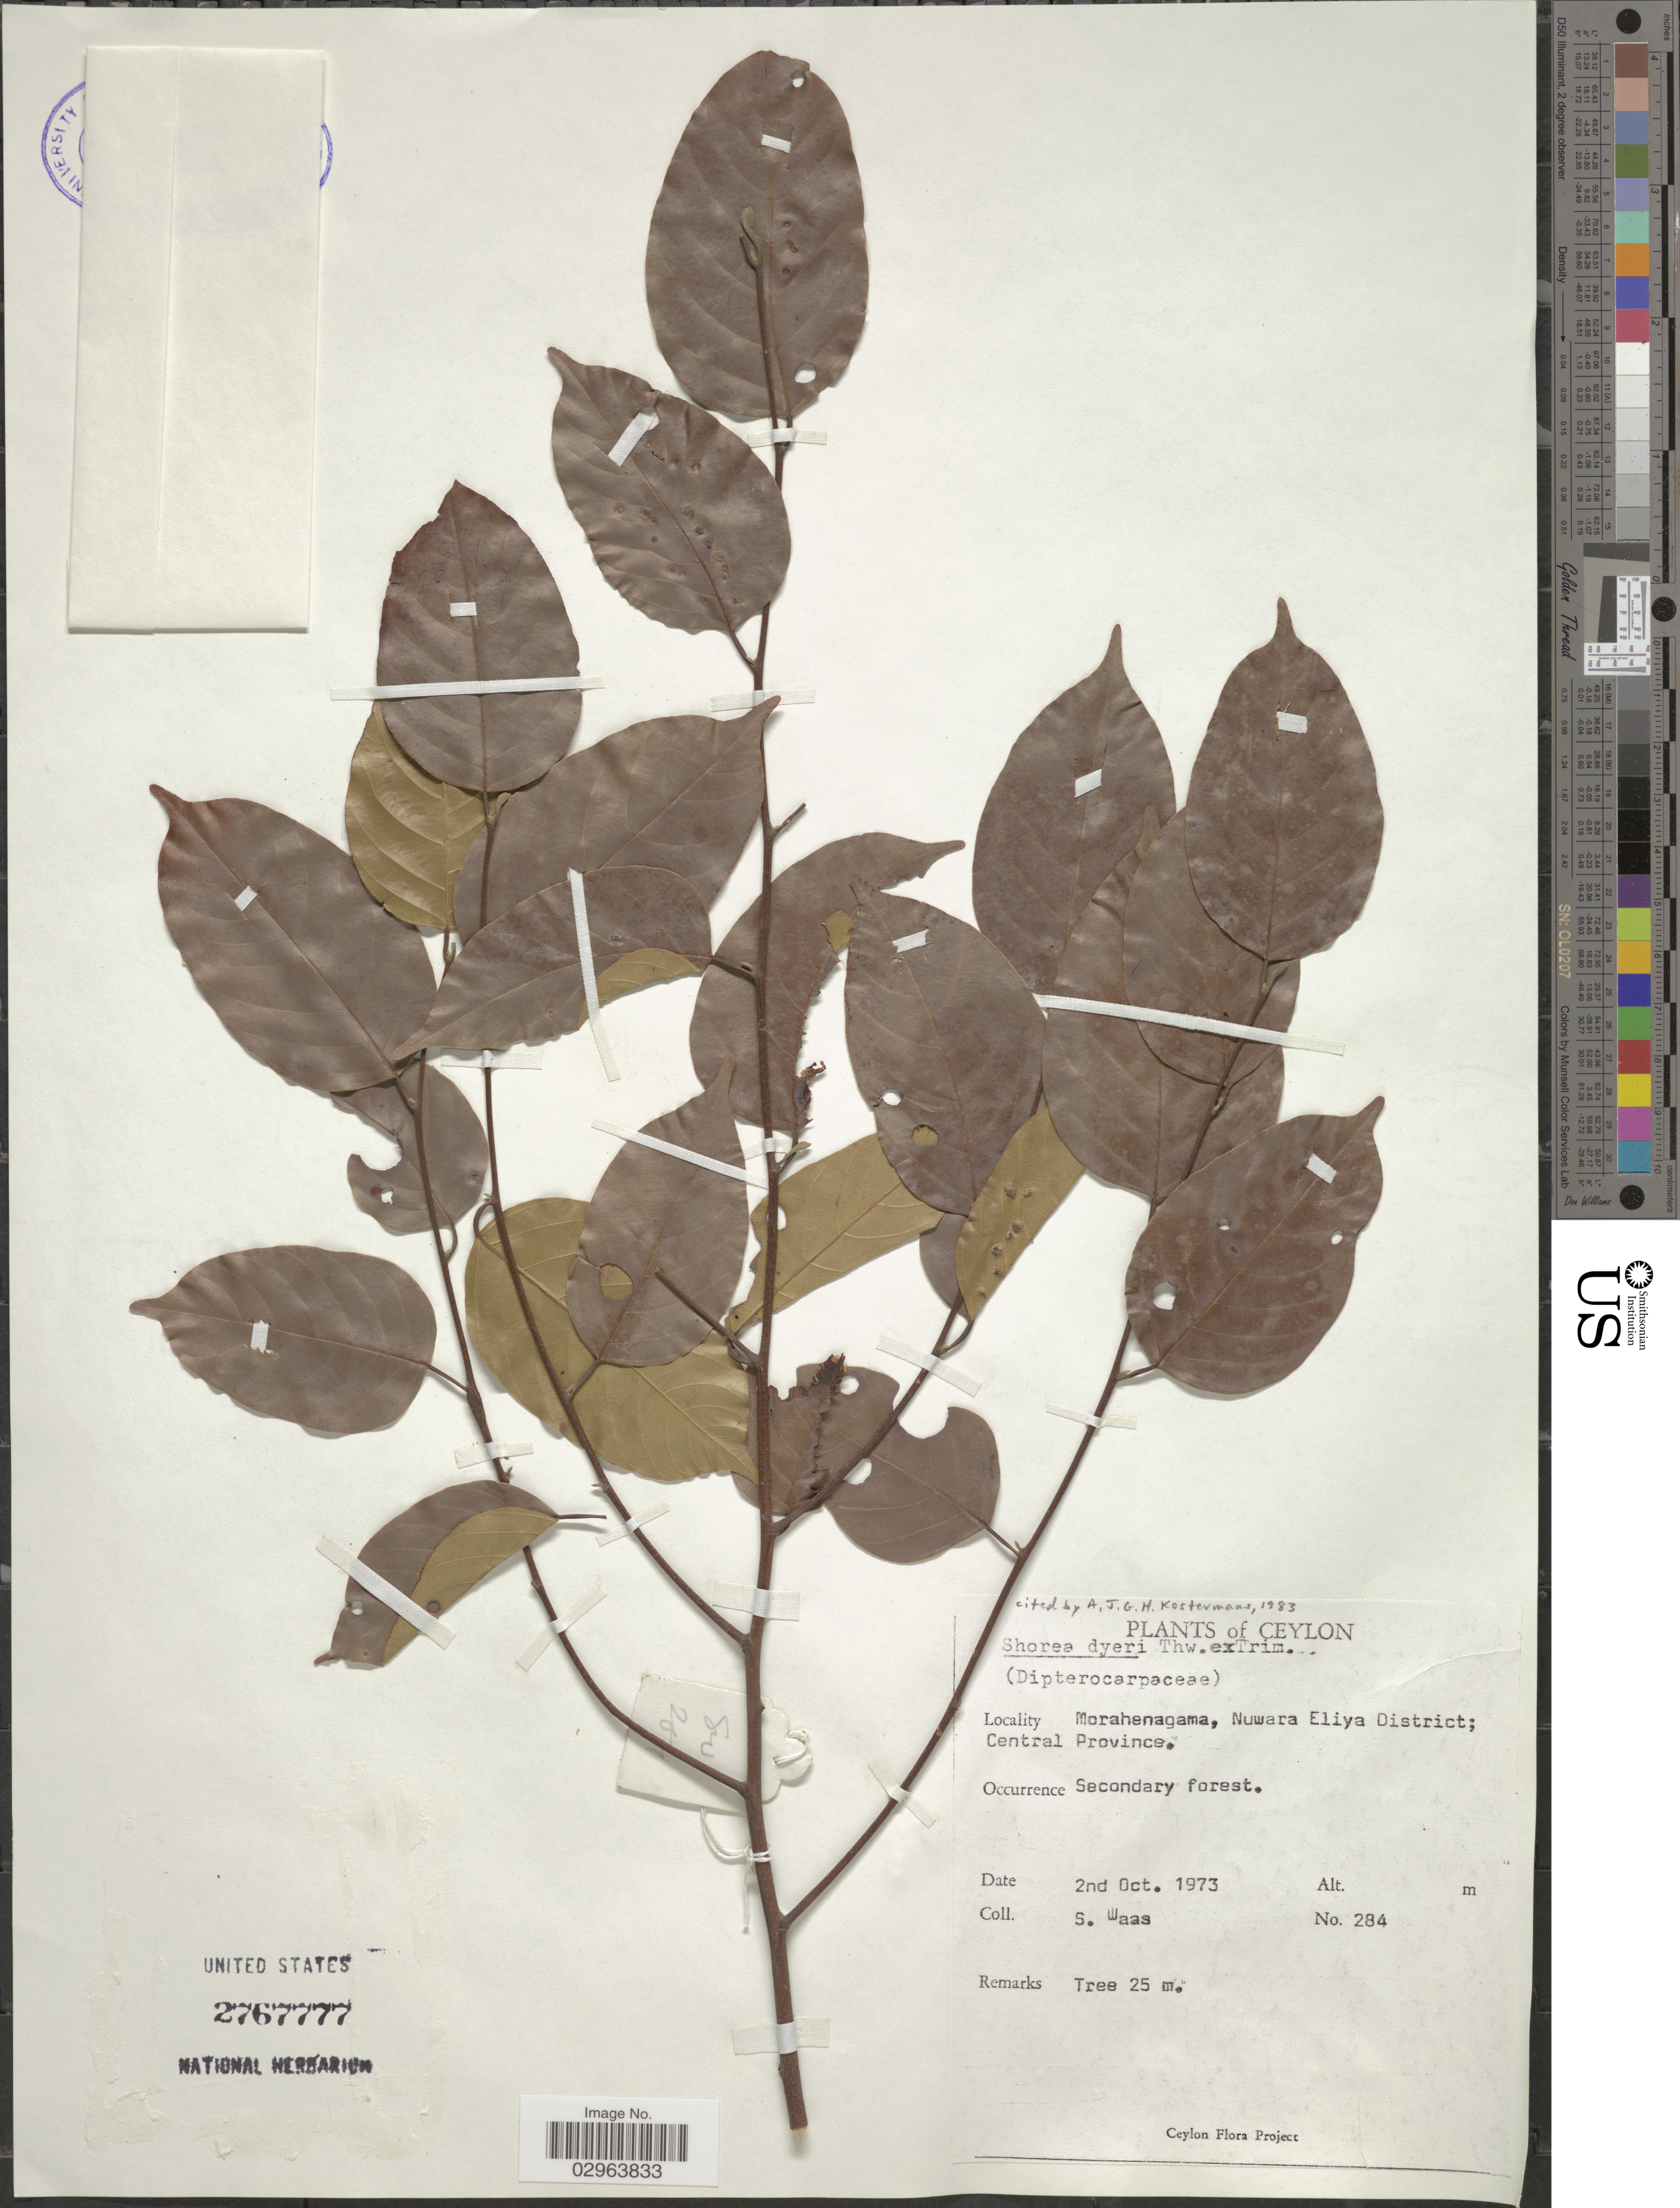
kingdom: Plantae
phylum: Tracheophyta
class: Magnoliopsida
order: Malvales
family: Dipterocarpaceae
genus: Shorea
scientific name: Shorea dyeri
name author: Thwaites ex Trimen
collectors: S. Waas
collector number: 284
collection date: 1973-10-02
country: Sri Lanka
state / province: Central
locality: Ceylon. Morahenagama, Nuwara Eliya District.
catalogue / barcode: US 2767777